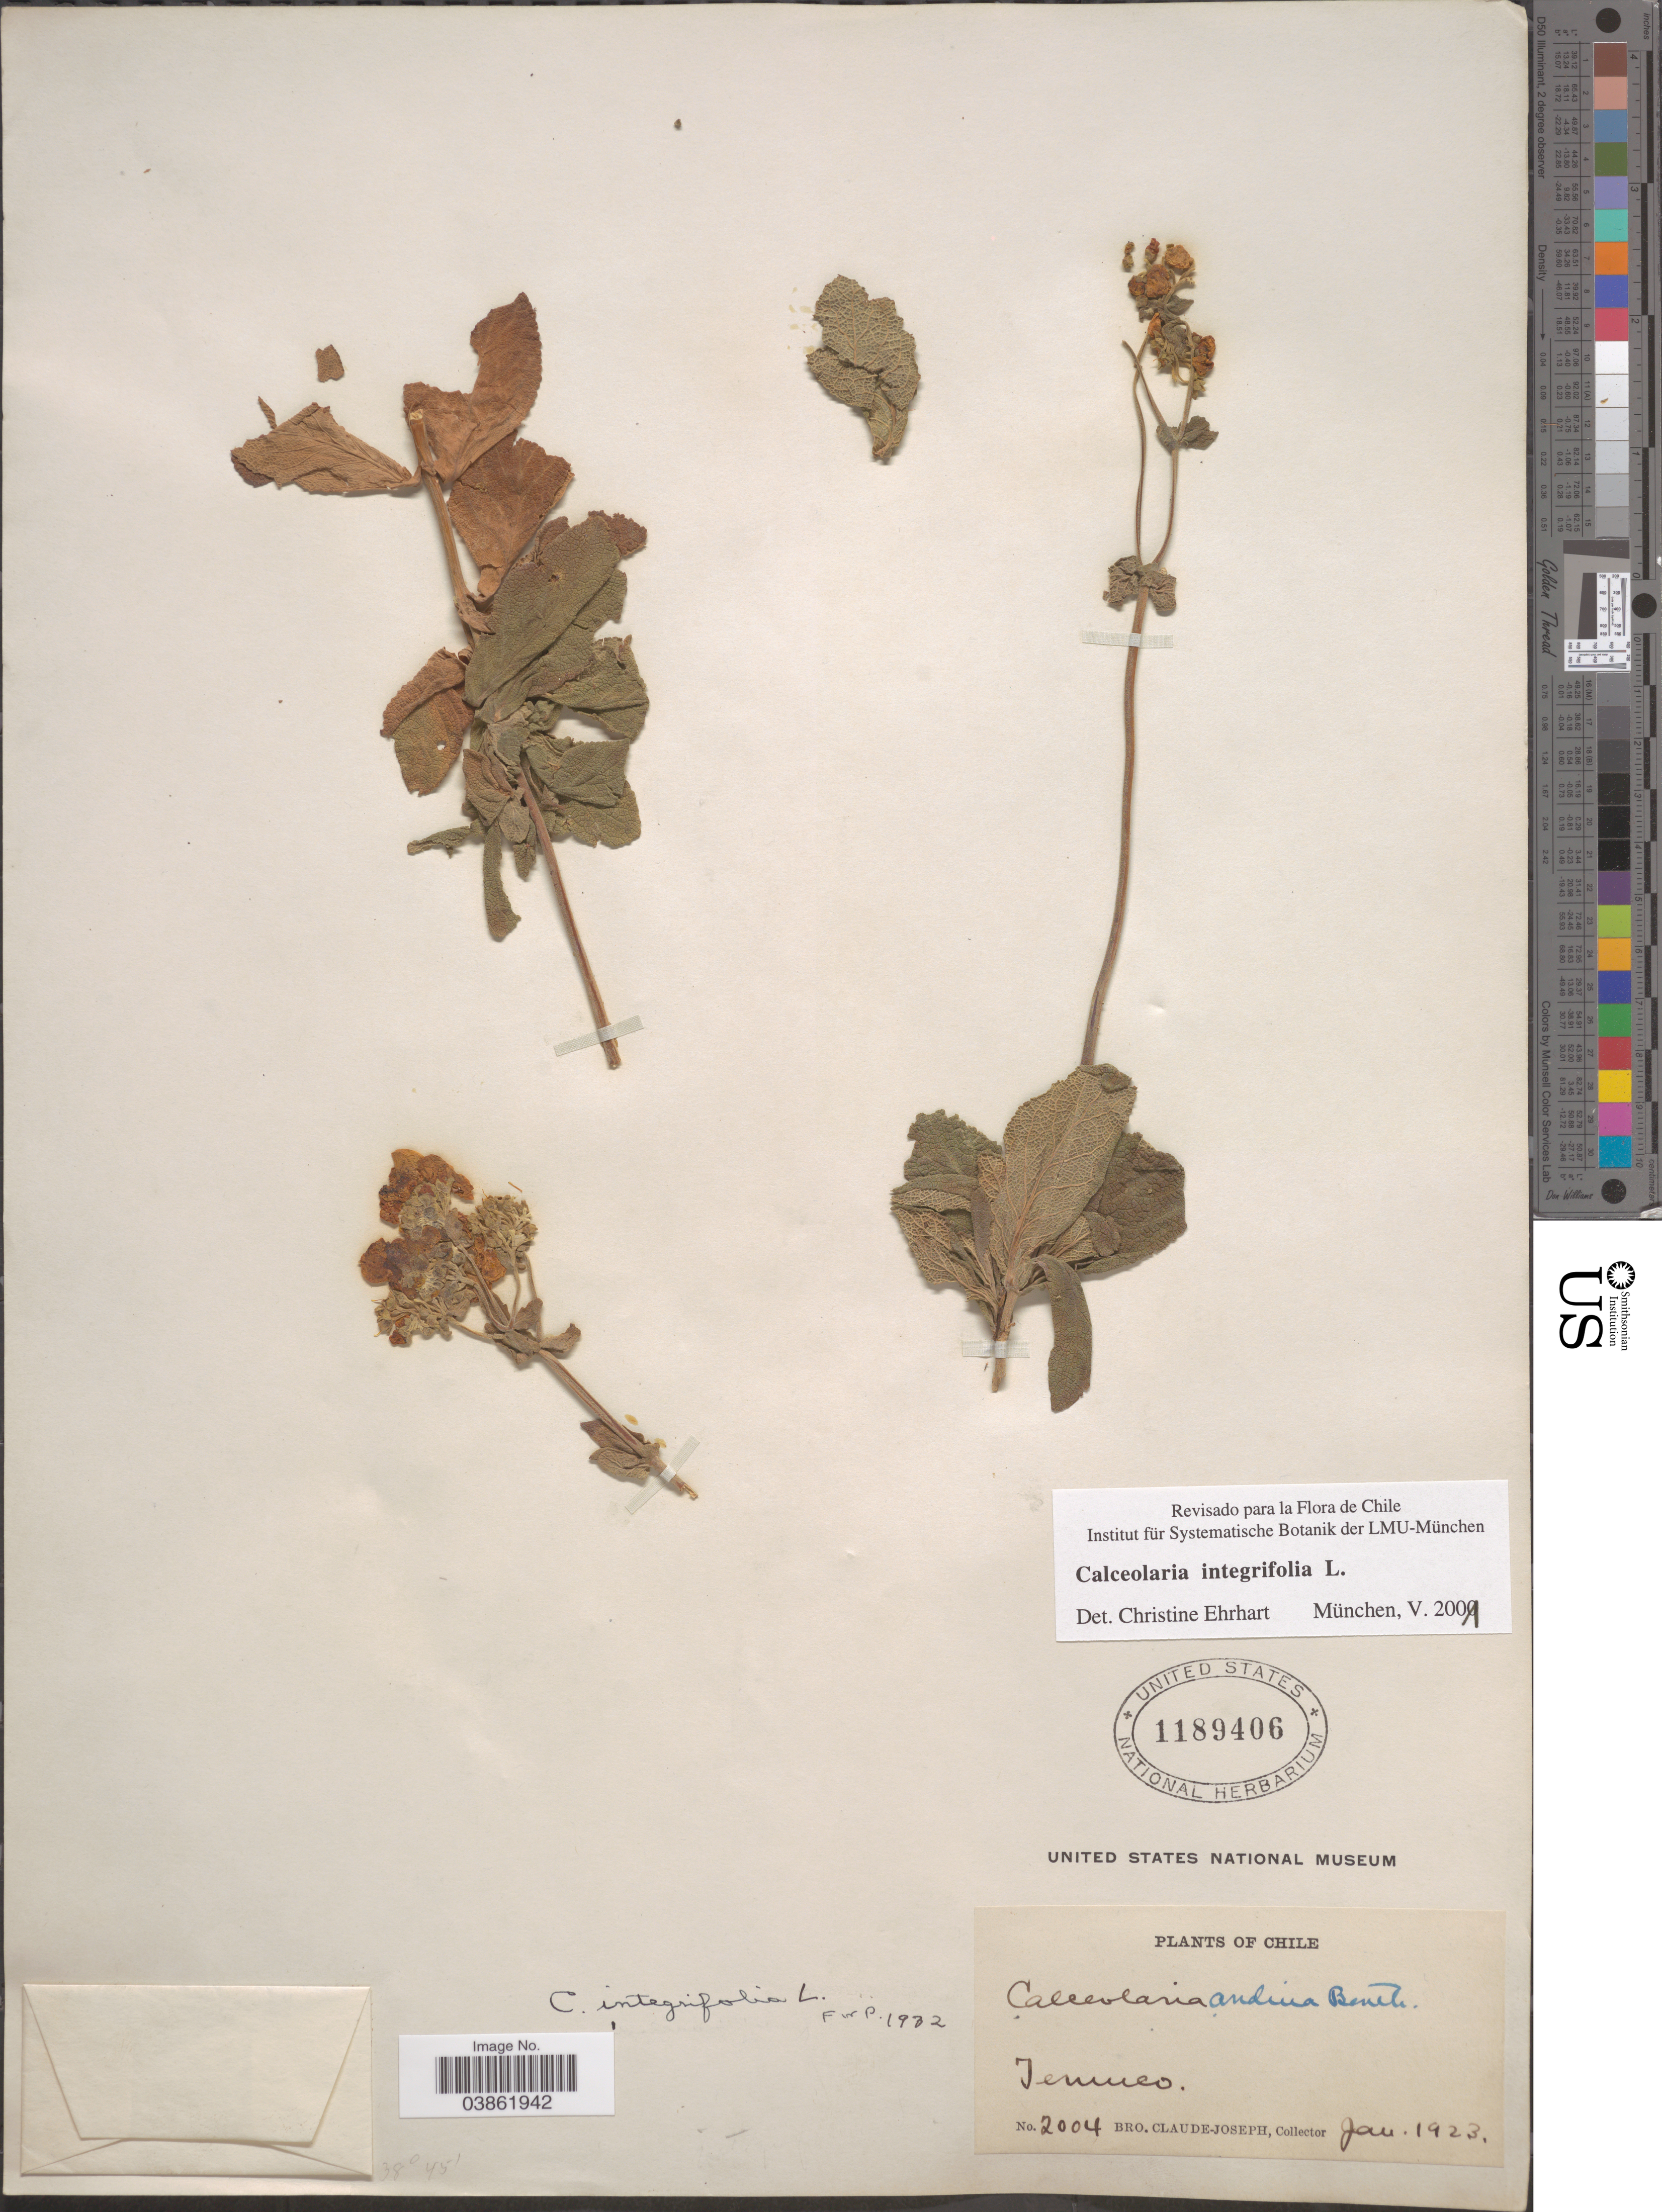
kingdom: Plantae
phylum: Tracheophyta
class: Magnoliopsida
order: Lamiales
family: Calceolariaceae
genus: Calceolaria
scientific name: Calceolaria integrifolia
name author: L.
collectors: Bro. Claude-Joseph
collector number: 2004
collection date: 1923-01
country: Chile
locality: Temuco.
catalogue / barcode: US 1189406